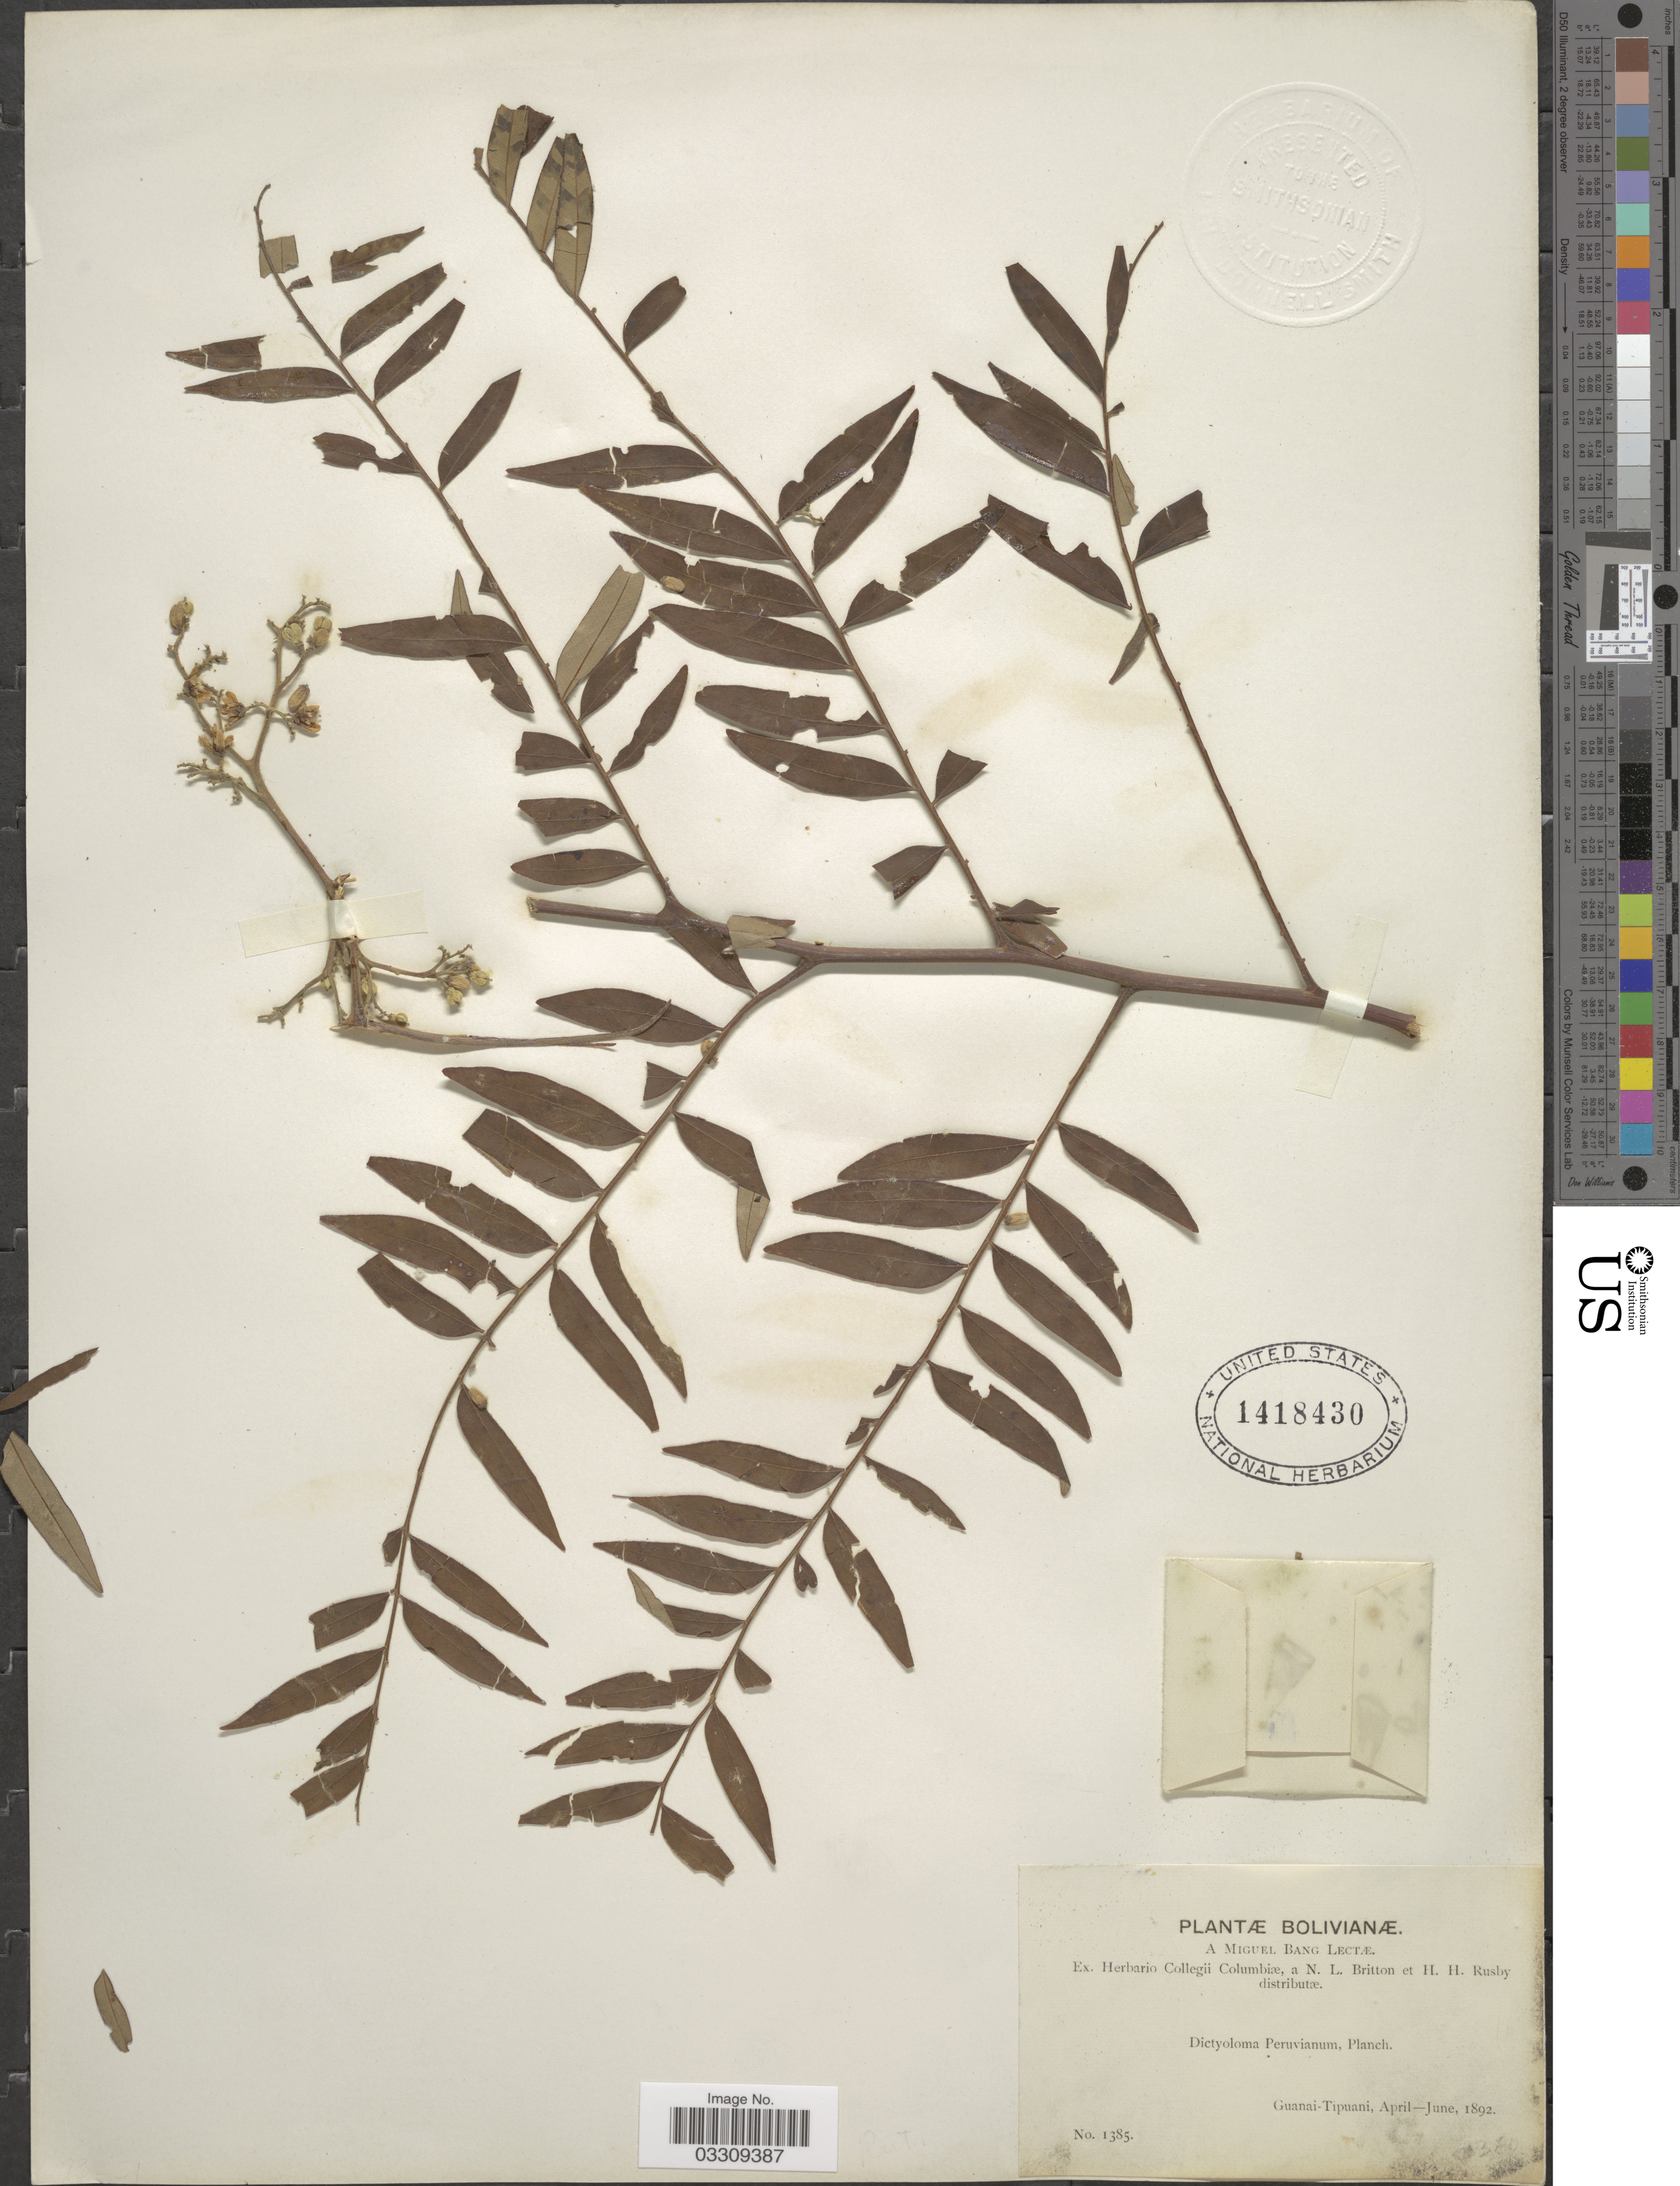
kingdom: Plantae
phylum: Tracheophyta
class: Magnoliopsida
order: Sapindales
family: Rutaceae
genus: Dictyoloma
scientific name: Dictyoloma peruvianum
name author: Planch.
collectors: M. Bang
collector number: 1385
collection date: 1892-04/1892-06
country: Bolivia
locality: Guanai-Tipuani.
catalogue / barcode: US 1418430